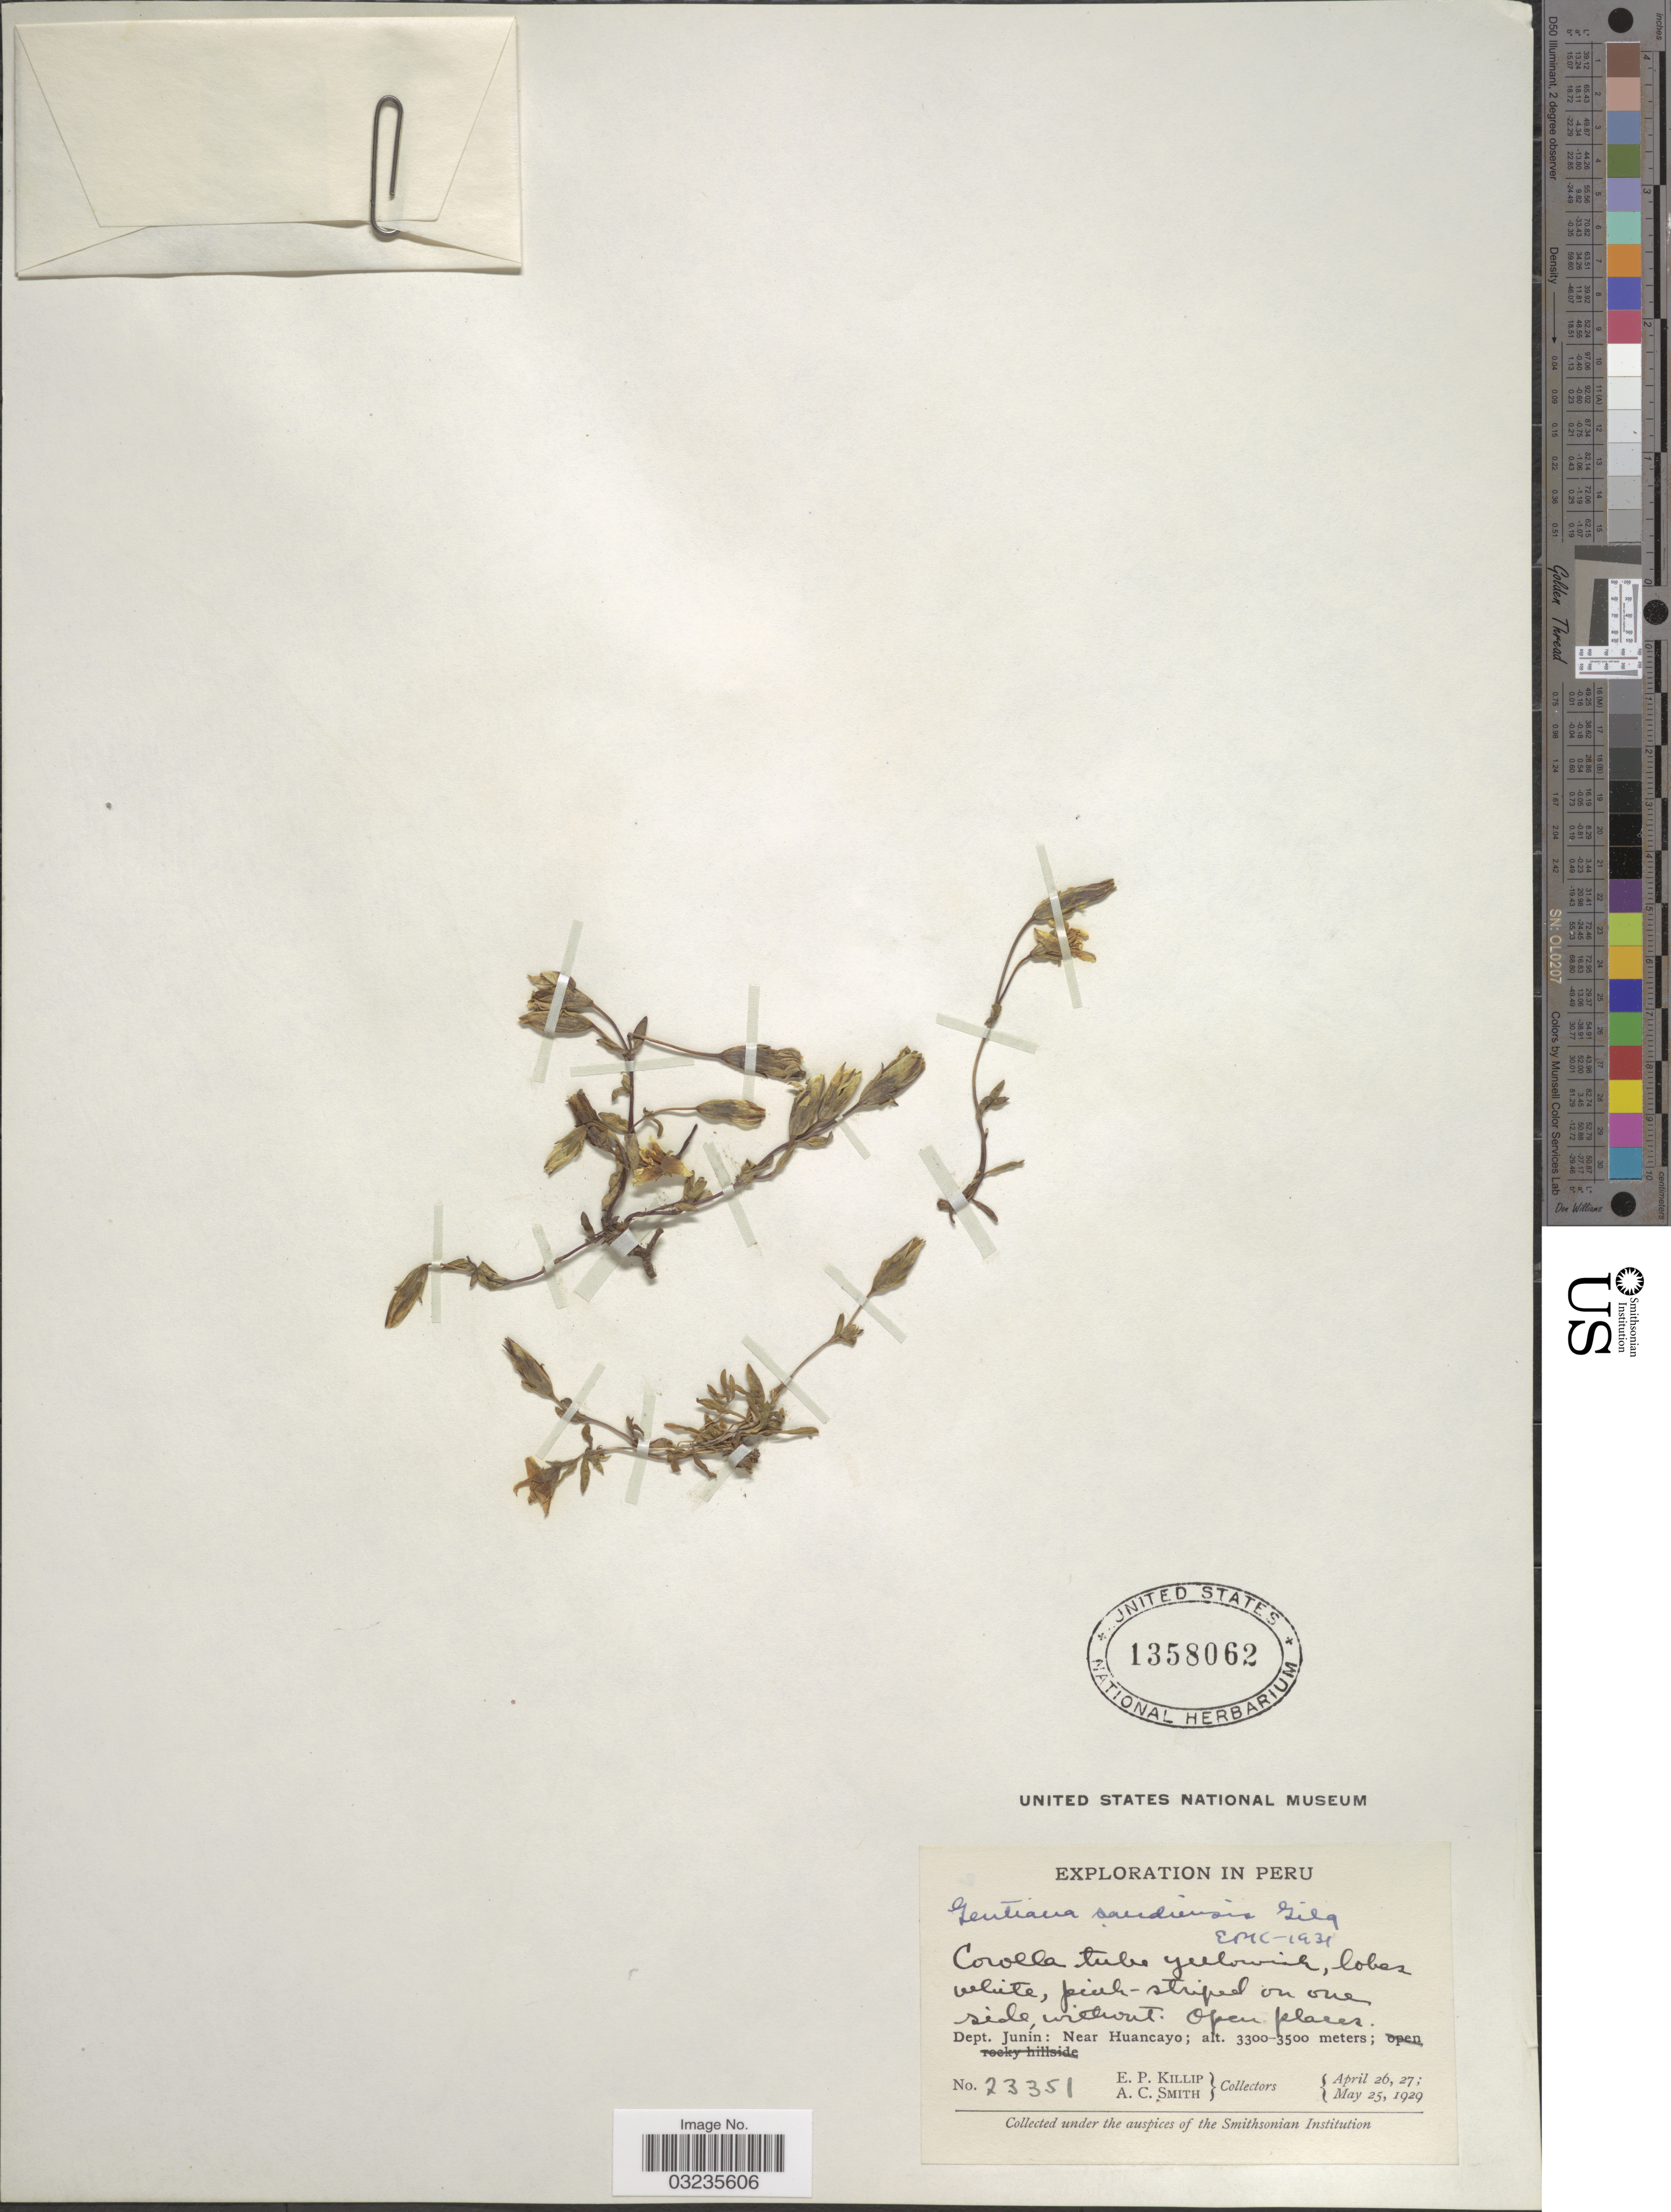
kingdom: Plantae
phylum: Tracheophyta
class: Magnoliopsida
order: Gentianales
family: Gentianaceae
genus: Gentiana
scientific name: Gentiana sandiensis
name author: Gilg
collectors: E. P. Killip & A. C. Smith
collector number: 23351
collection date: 1929-04-26/1929-05-25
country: Peru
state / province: Junín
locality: Dept. Junín: Near Huancayo.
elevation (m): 3300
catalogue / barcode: US 1358062